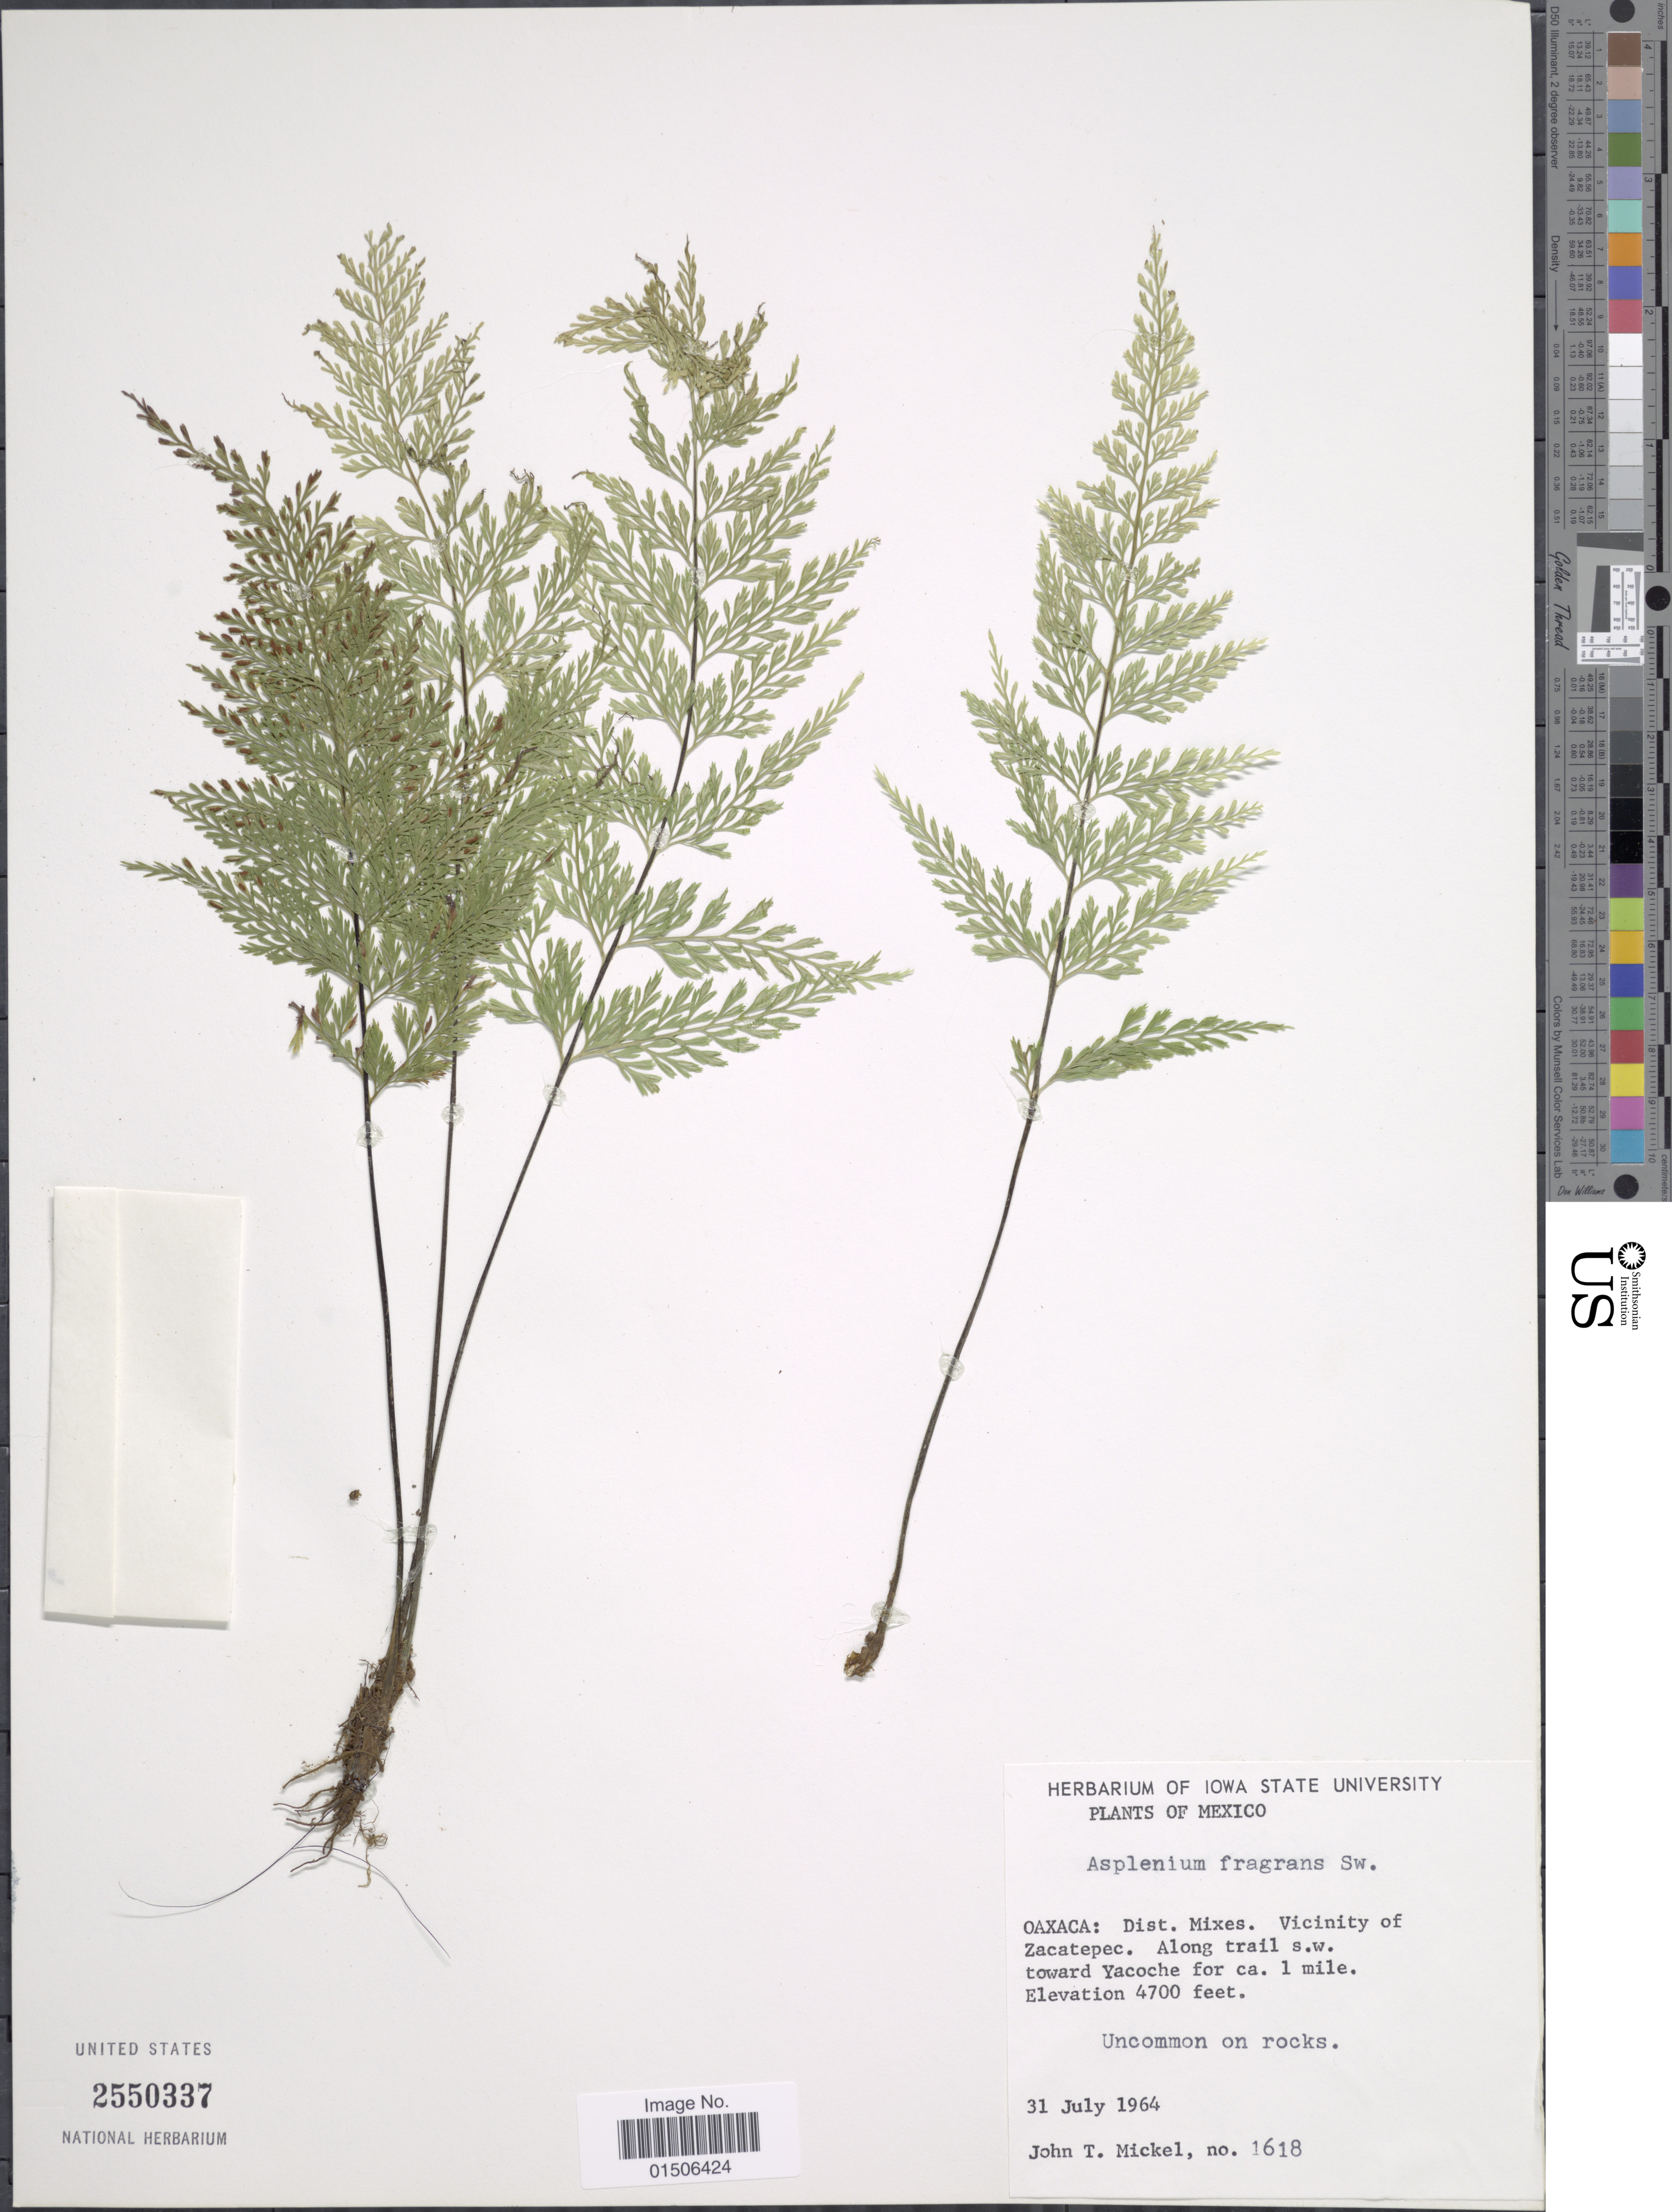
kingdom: Plantae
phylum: Tracheophyta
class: Polypodiopsida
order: Polypodiales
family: Aspleniaceae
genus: Asplenium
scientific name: Asplenium fragrans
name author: Sw.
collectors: J. T. Mickel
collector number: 1618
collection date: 1964-07-31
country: Mexico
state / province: Oaxaca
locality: Dist. Mixes. Vicinity of Zacatepec. Along trail s.w. toward Yacoche for ca. 1 mile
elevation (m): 1433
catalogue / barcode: US 2550337